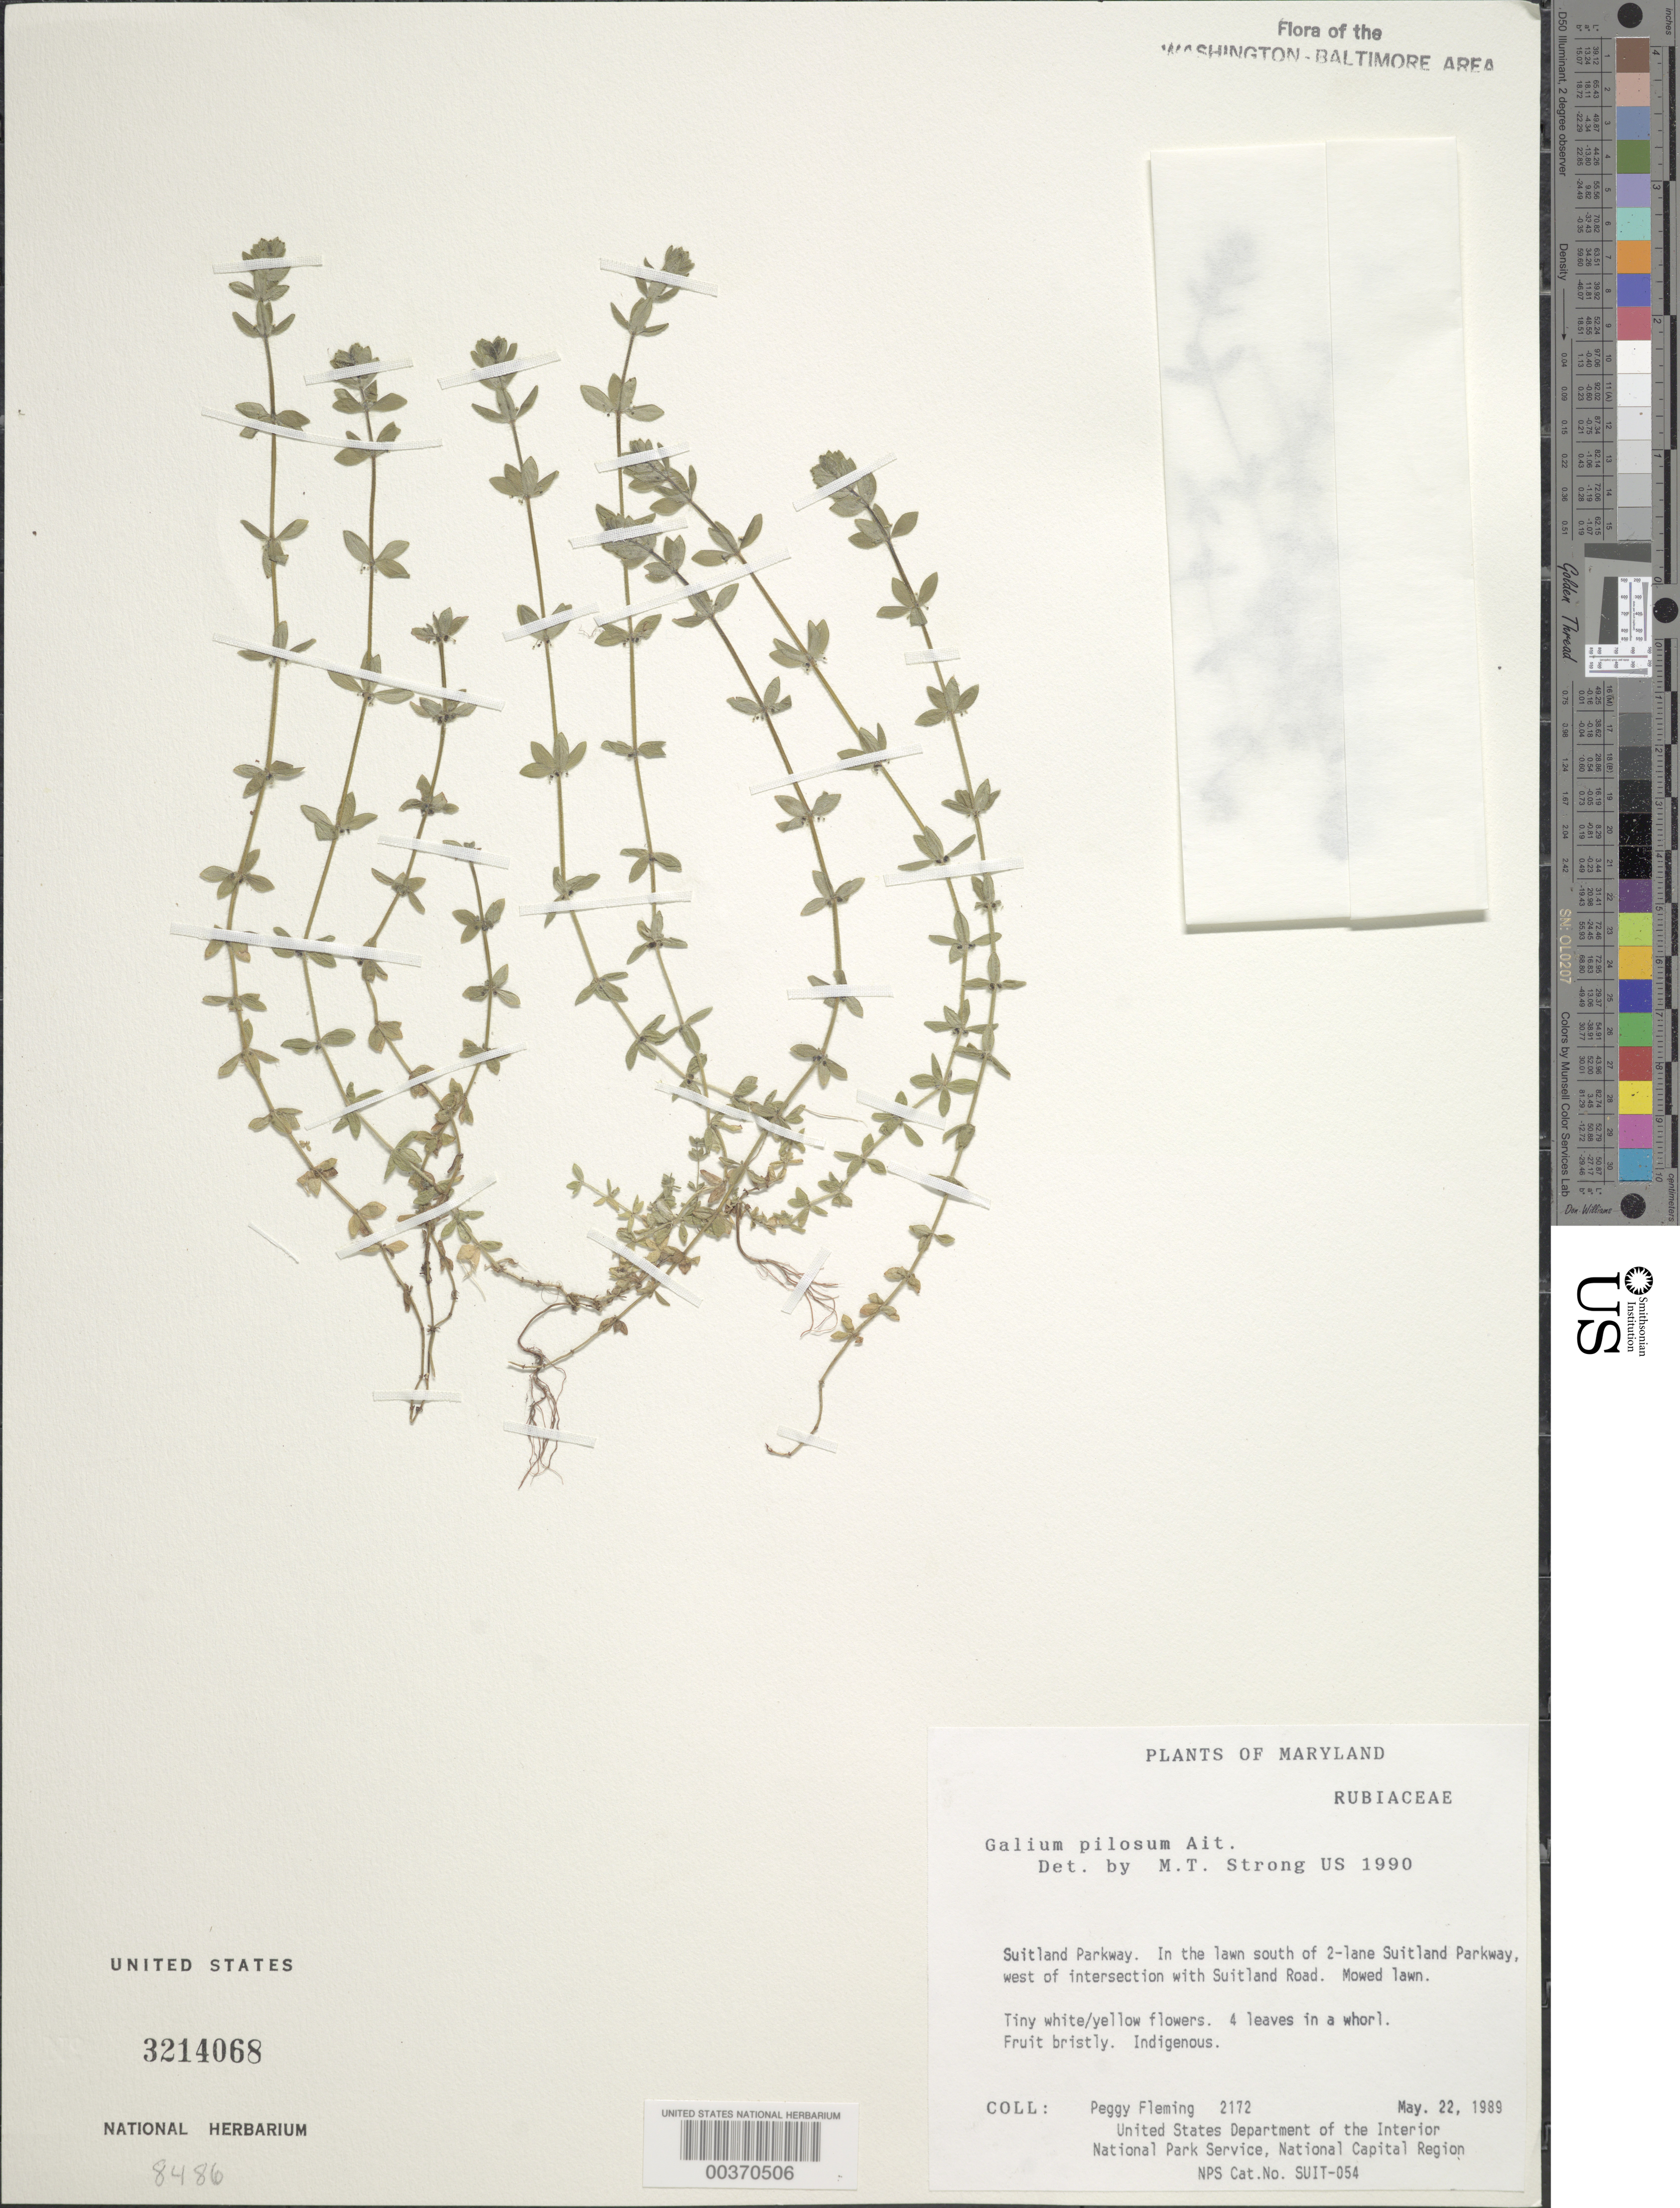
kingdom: Plantae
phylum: Tracheophyta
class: Magnoliopsida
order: Gentianales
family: Rubiaceae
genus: Galium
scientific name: Galium pilosum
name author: Aiton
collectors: P. Fleming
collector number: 2172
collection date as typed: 22 May 1989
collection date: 1989-05-22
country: United States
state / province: Maryland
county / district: Prince George's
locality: Suitland Parkway, S of 2 Land Suitland Parkway, W of intersection with Suitland Road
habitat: Mowed lawn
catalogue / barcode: US 3214068